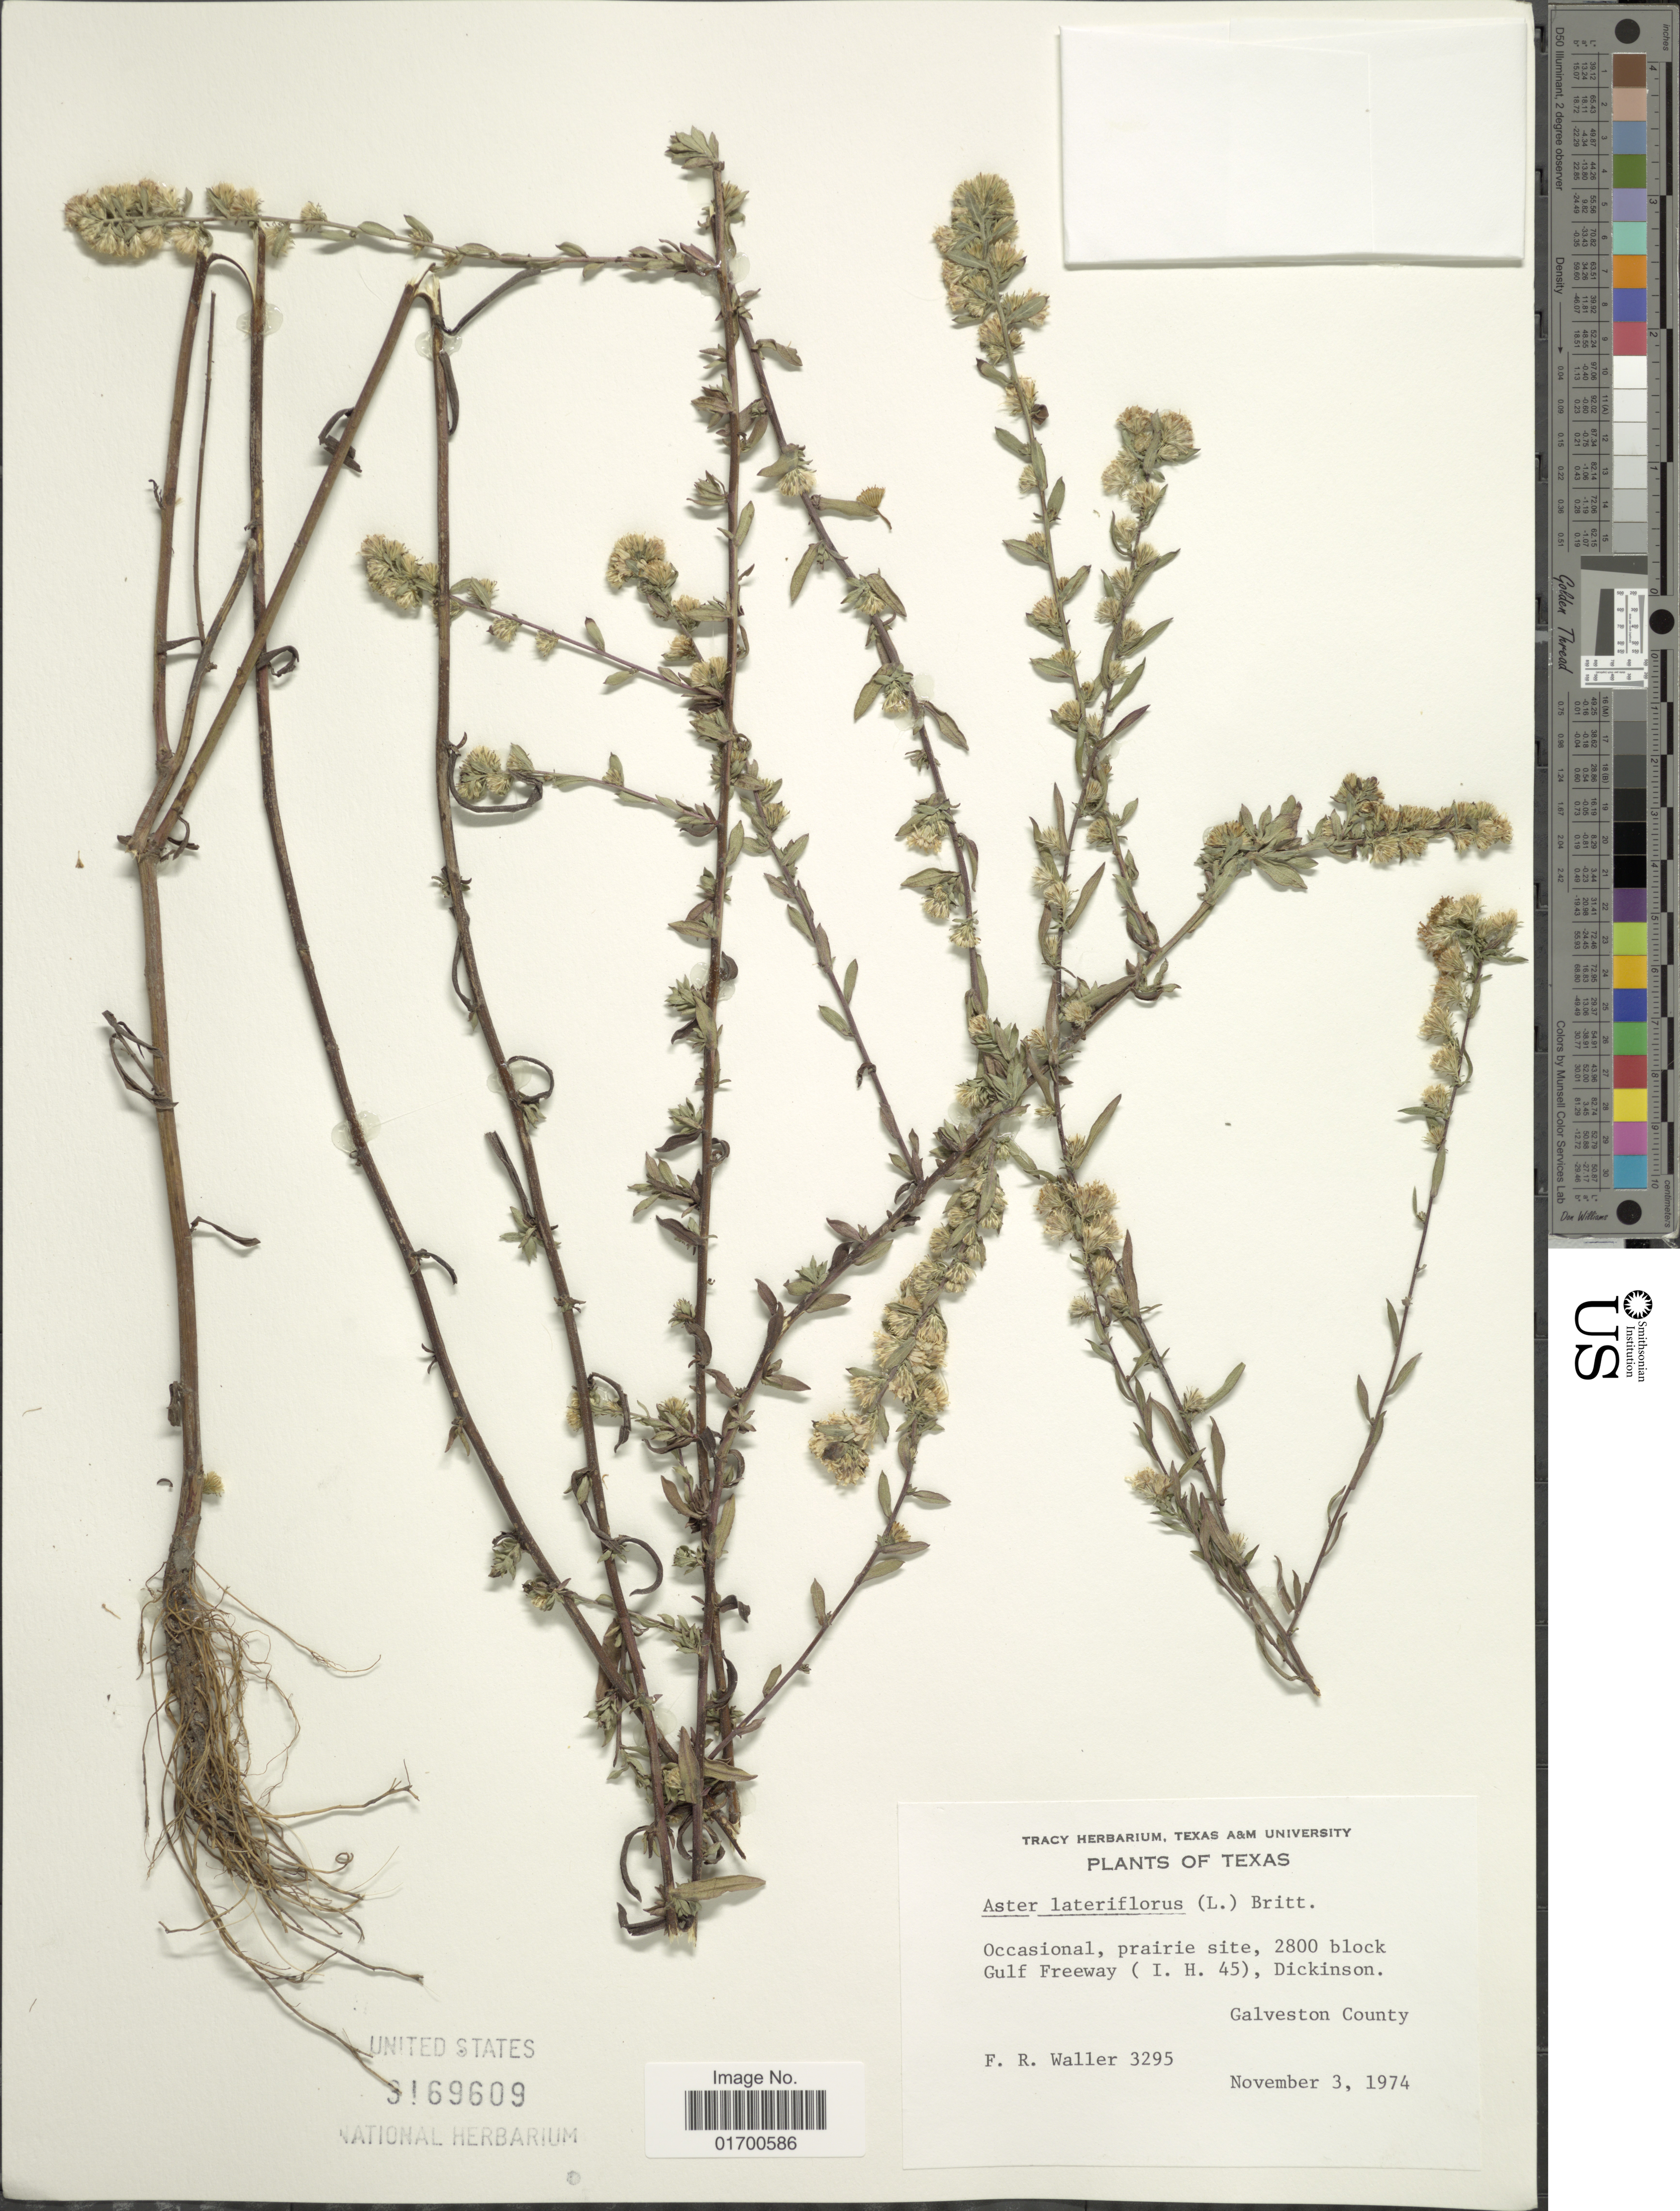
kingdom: Plantae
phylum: Tracheophyta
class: Magnoliopsida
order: Asterales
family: Asteraceae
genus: Symphyotrichum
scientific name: Symphyotrichum lateriflorum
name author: (L.) Á. Löve & D. Löve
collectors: F. R. Waller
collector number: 3295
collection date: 1974-11-03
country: United States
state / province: Texas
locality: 2800 block Gulf Freeway (I.H. 45), Dickinson, Galveston County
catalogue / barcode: US 3169609